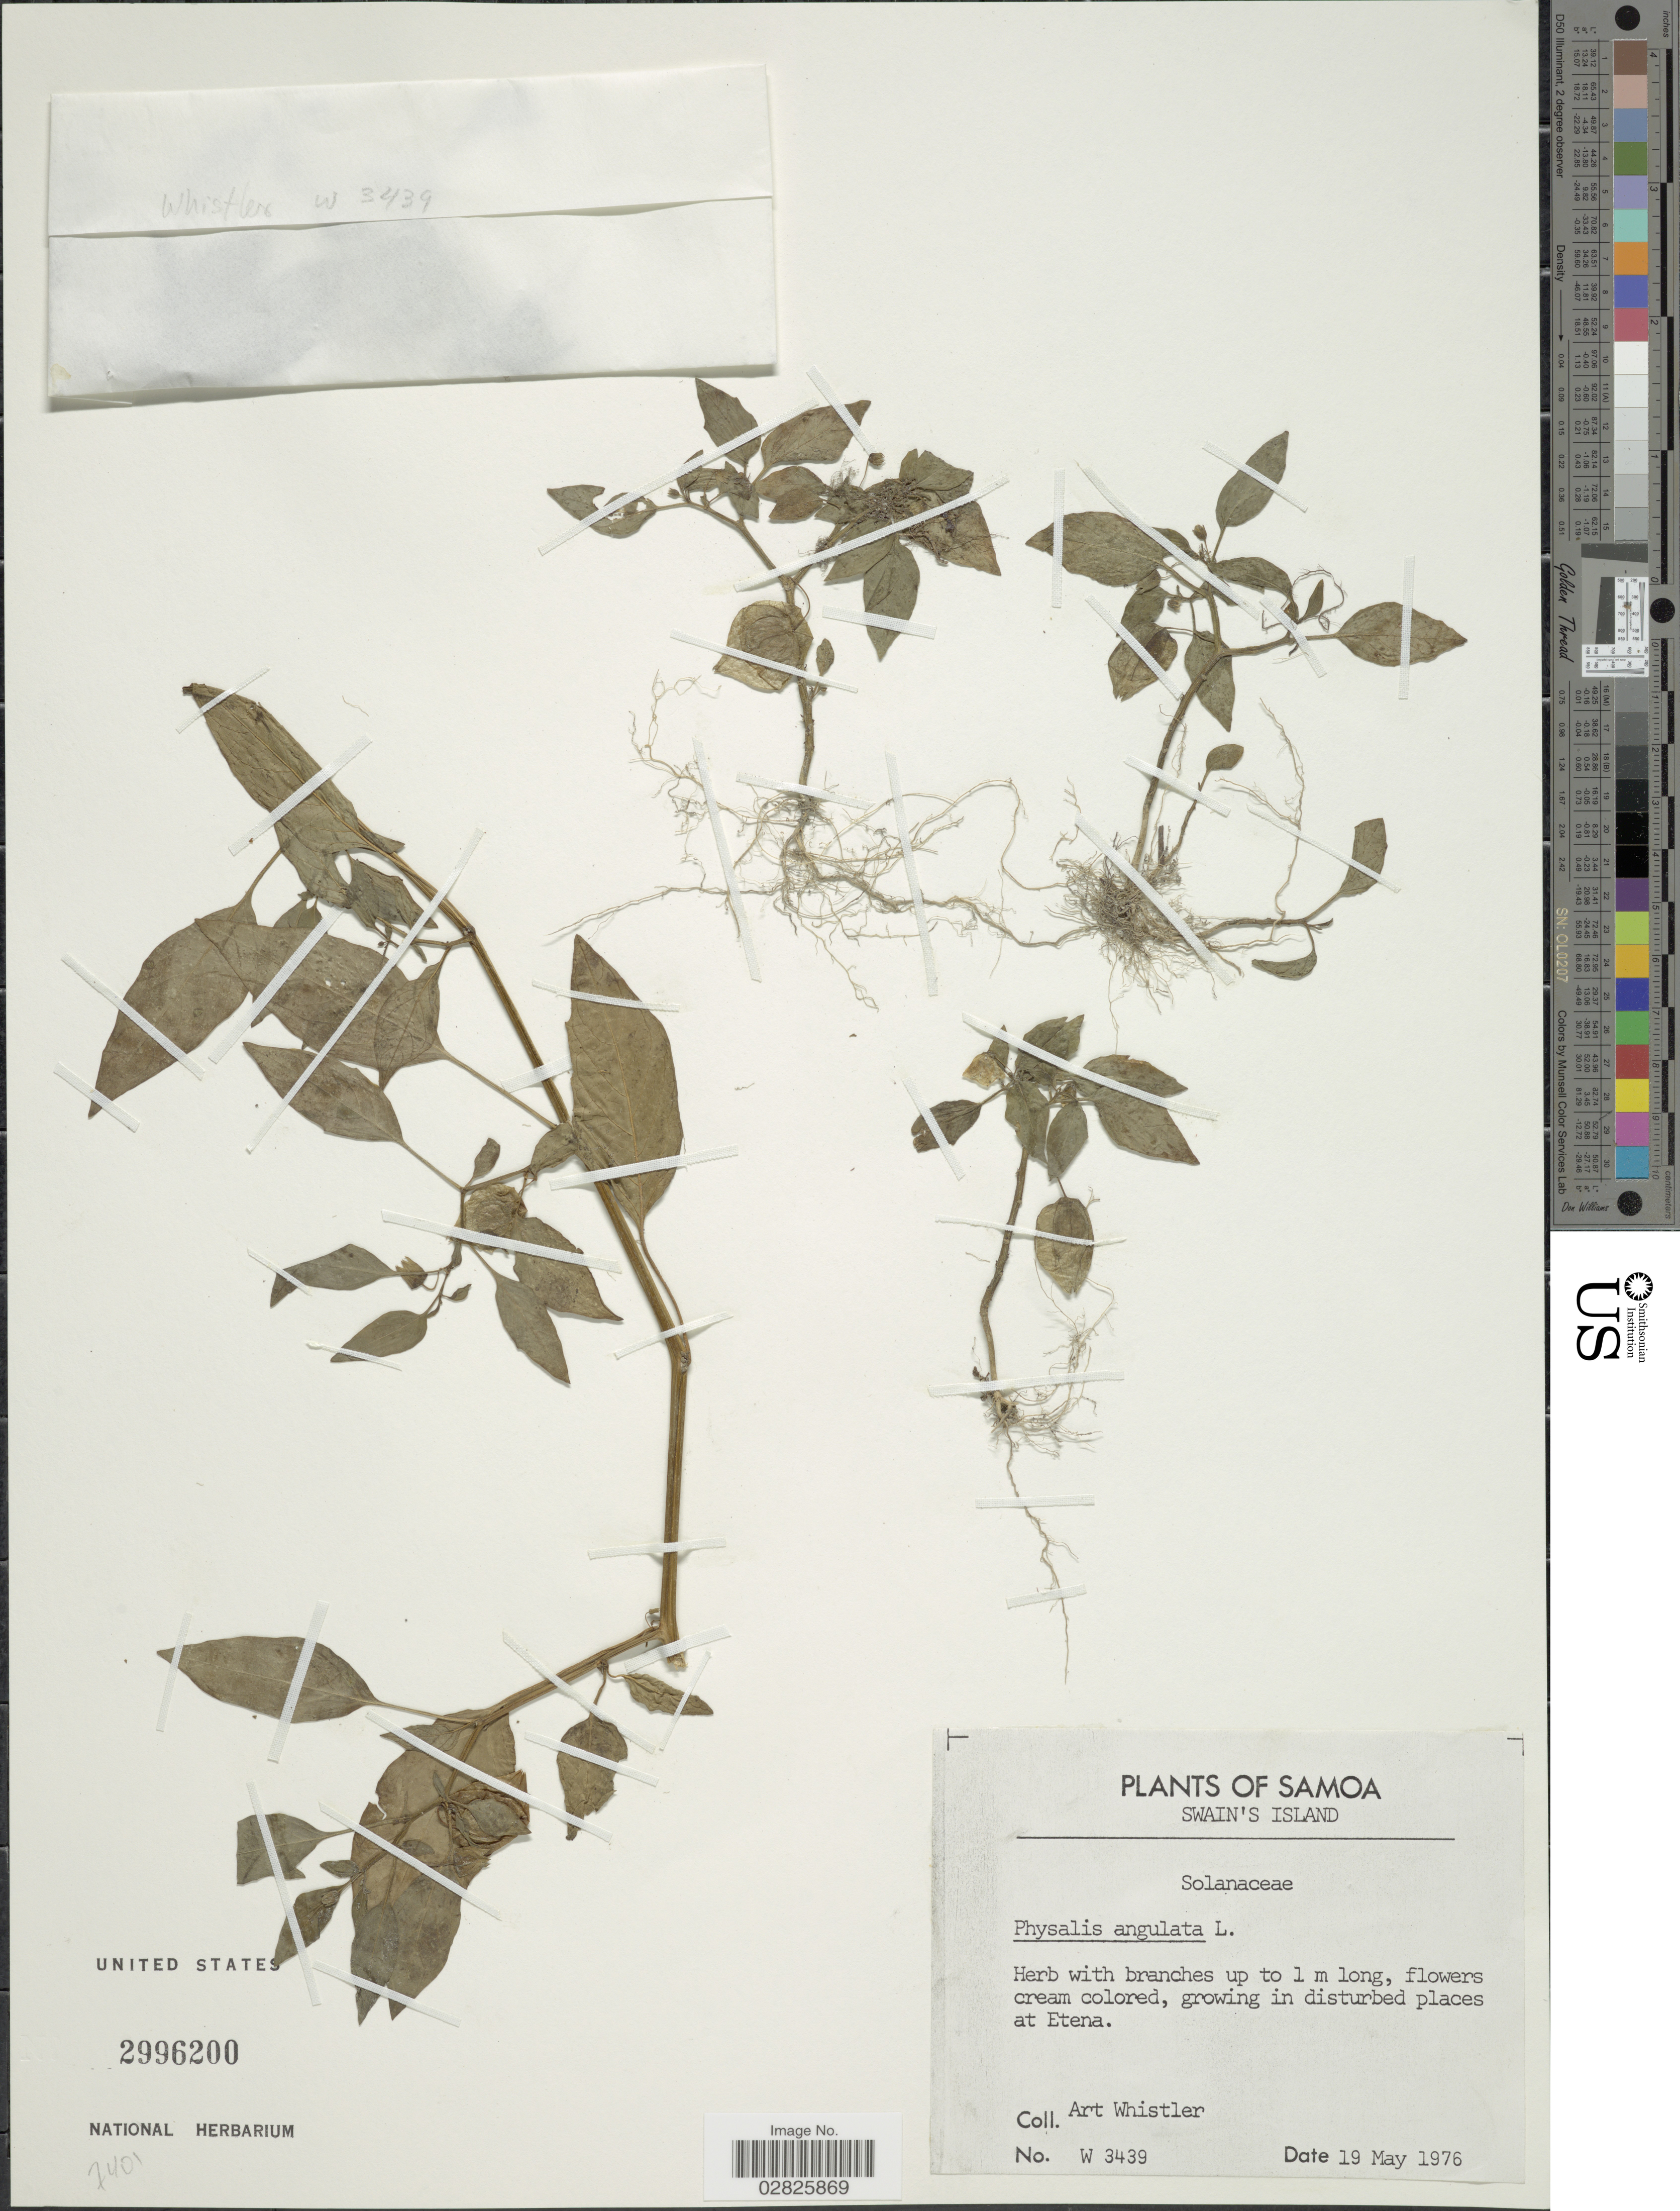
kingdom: Plantae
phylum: Tracheophyta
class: Magnoliopsida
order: Solanales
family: Solanaceae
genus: Physalis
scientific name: Physalis angulata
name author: L.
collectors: A. Whistler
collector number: W3439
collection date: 1976-05-19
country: American Samoa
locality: Samoa. Swain's Island. At Etena.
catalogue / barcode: US 2996200